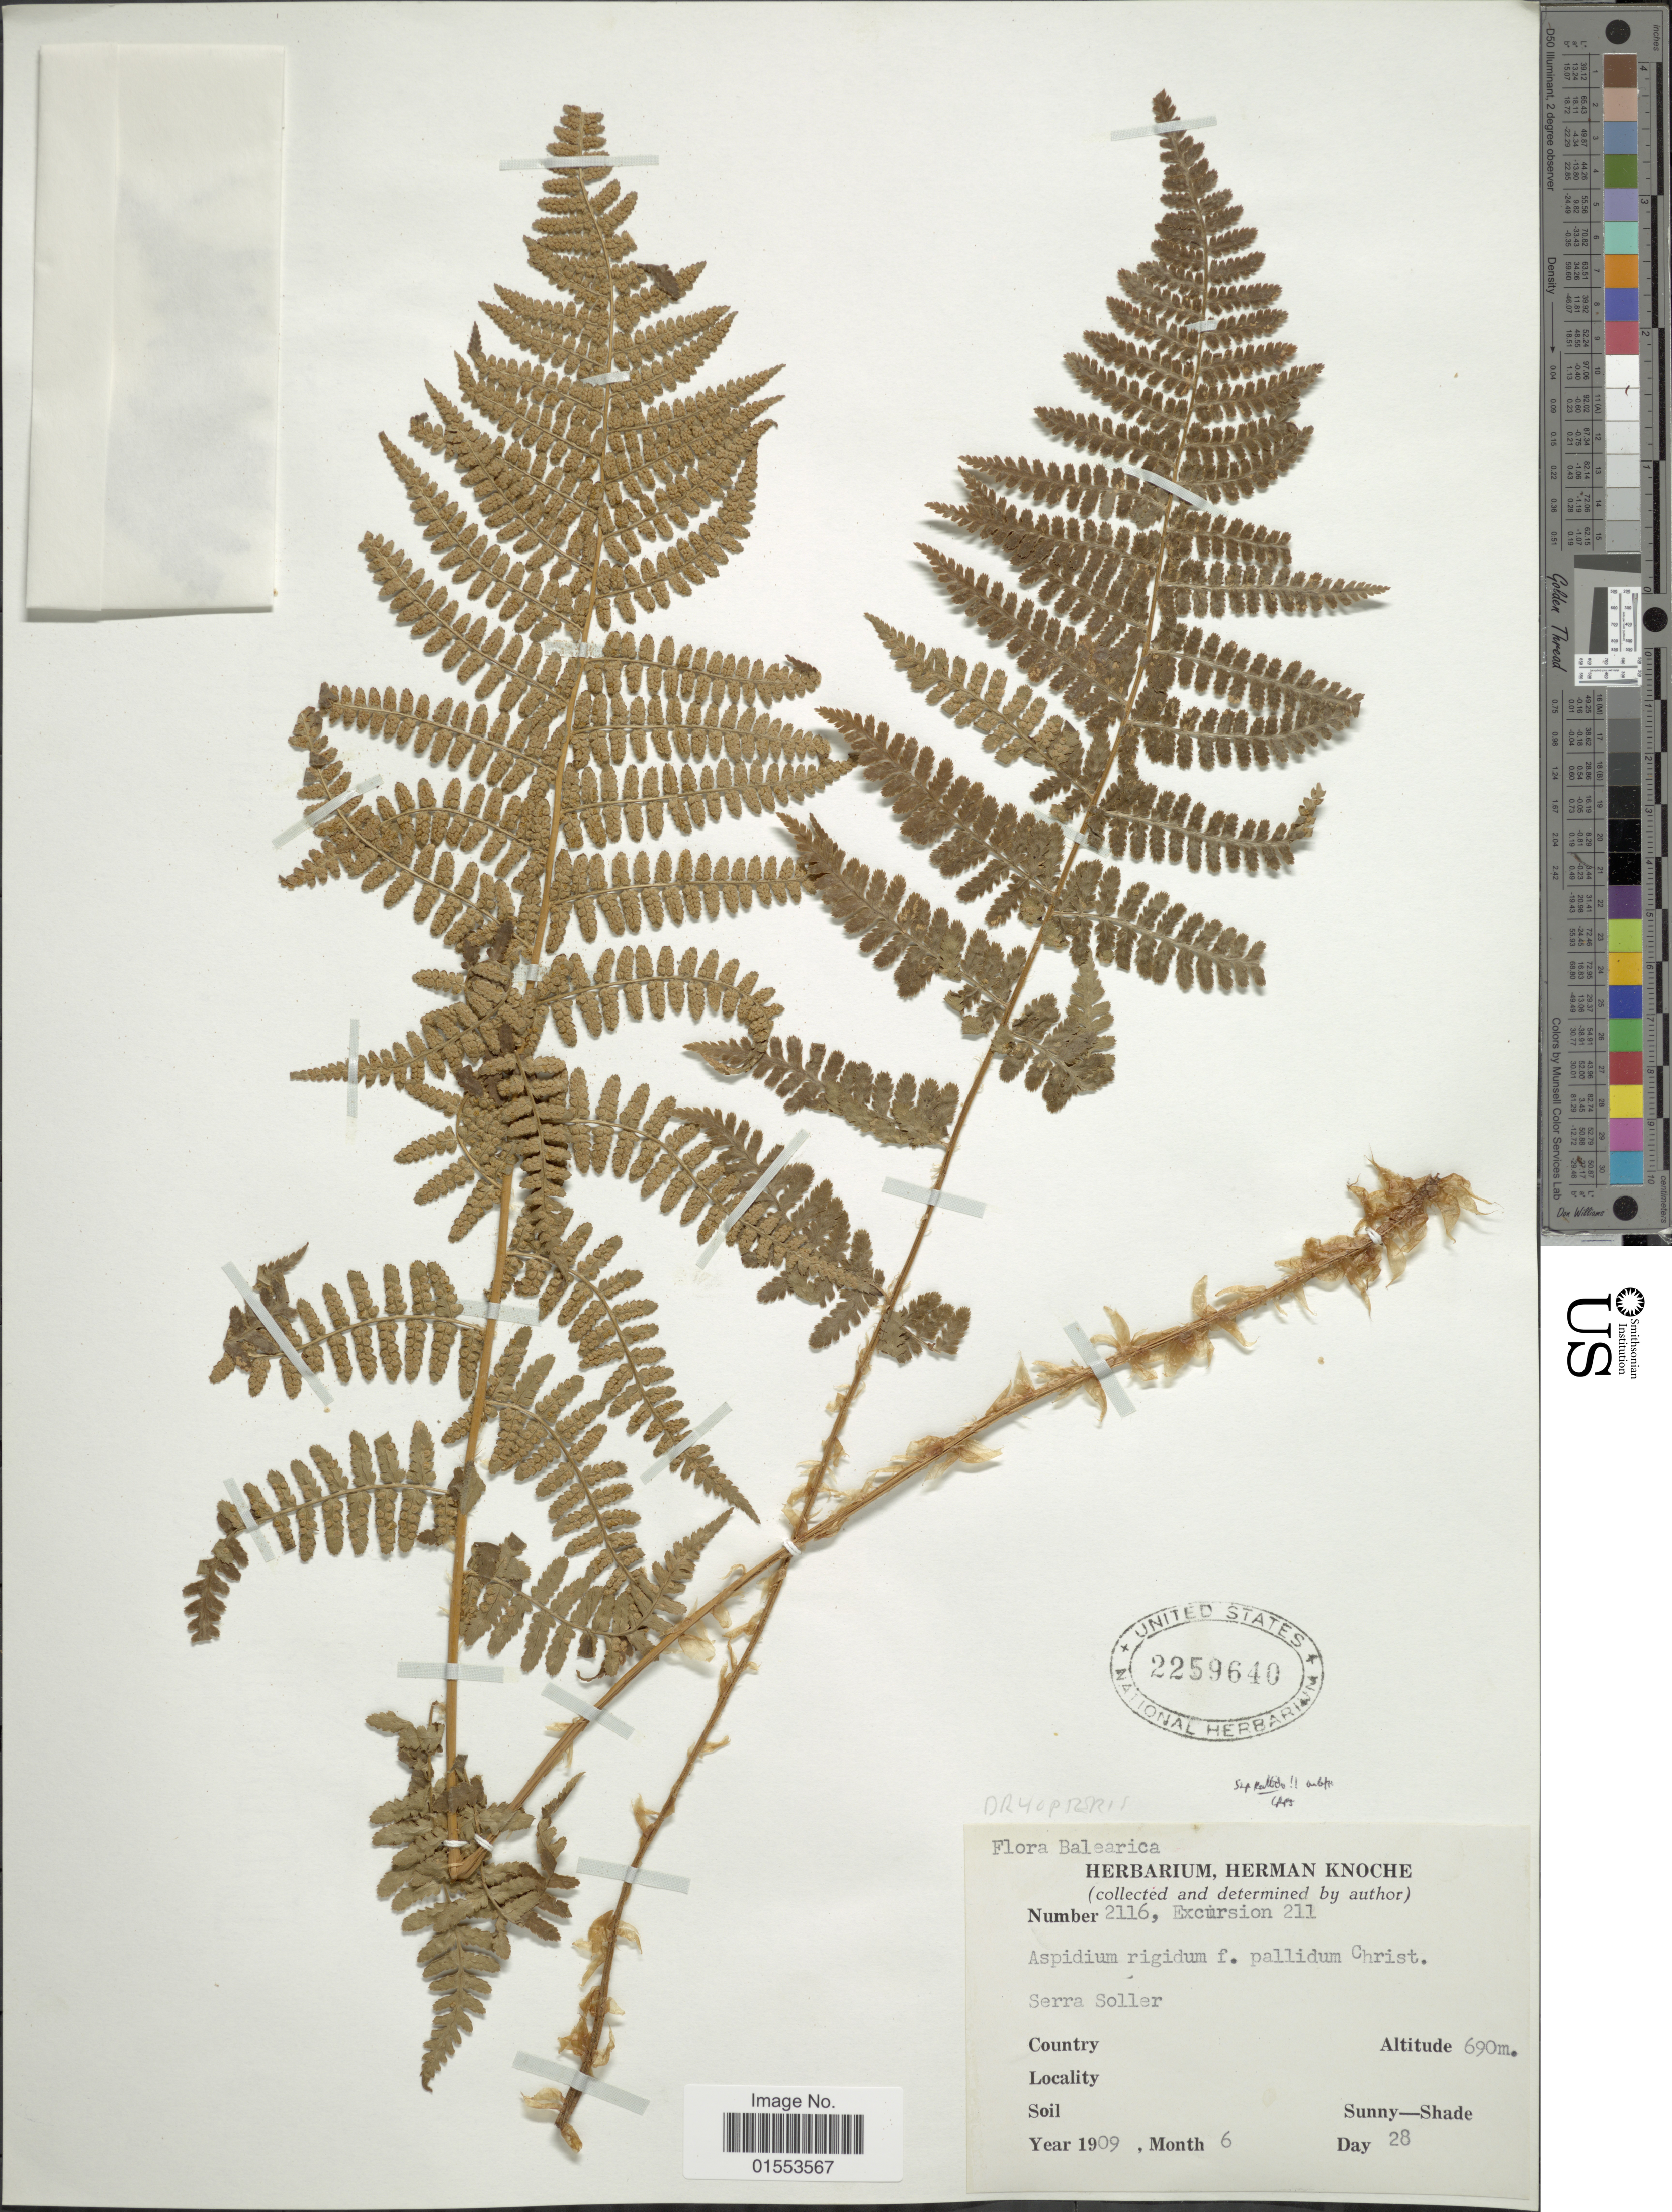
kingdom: Plantae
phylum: Tracheophyta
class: Polypodiopsida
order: Polypodiales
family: Dryopteridaceae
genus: Dryopteris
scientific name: Dryopteris rigida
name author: Underw.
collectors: ex herb. L. H. Knoche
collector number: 2116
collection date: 1909-06-28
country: Spain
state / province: Islas Baleares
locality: Serra Soller.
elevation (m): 690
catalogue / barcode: US 2259640